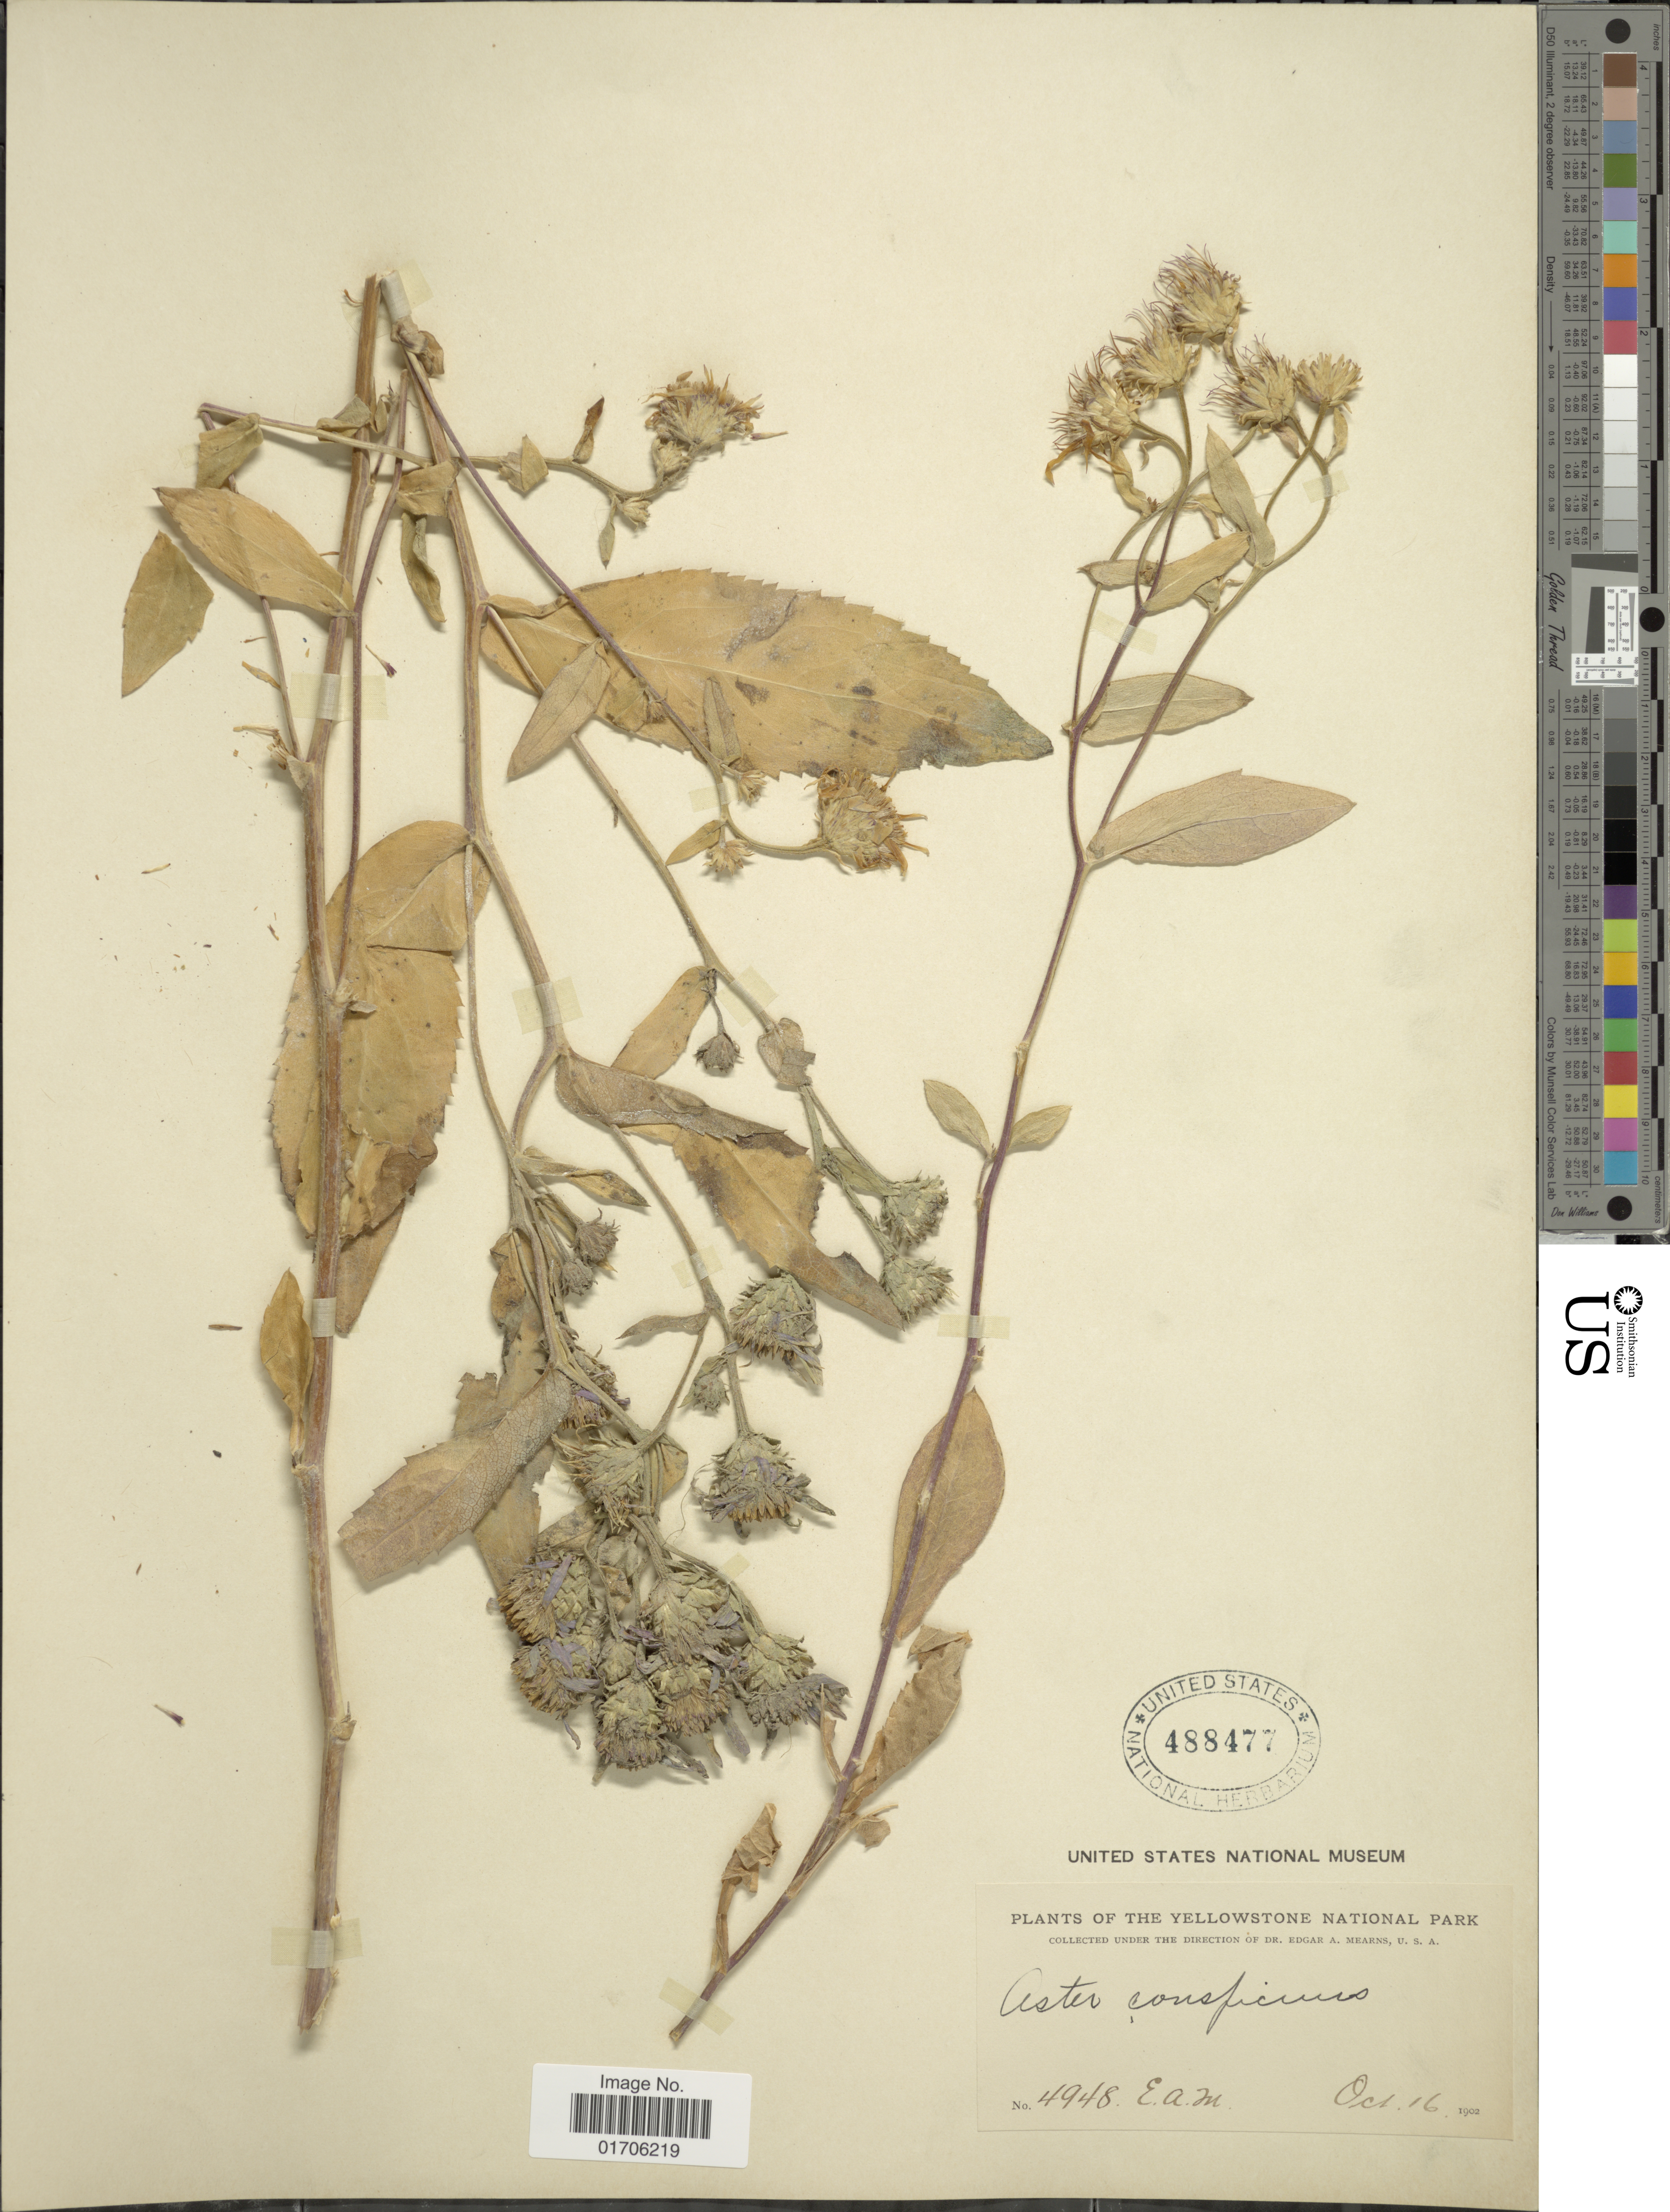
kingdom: Plantae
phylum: Tracheophyta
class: Magnoliopsida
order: Asterales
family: Asteraceae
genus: Eurybia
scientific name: Eurybia conspicua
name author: (Lindl.) G.L. Nesom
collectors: E. A. Mearns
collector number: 4948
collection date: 1902-10-16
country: United States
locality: Yellowstone National Park.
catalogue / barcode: US 488477